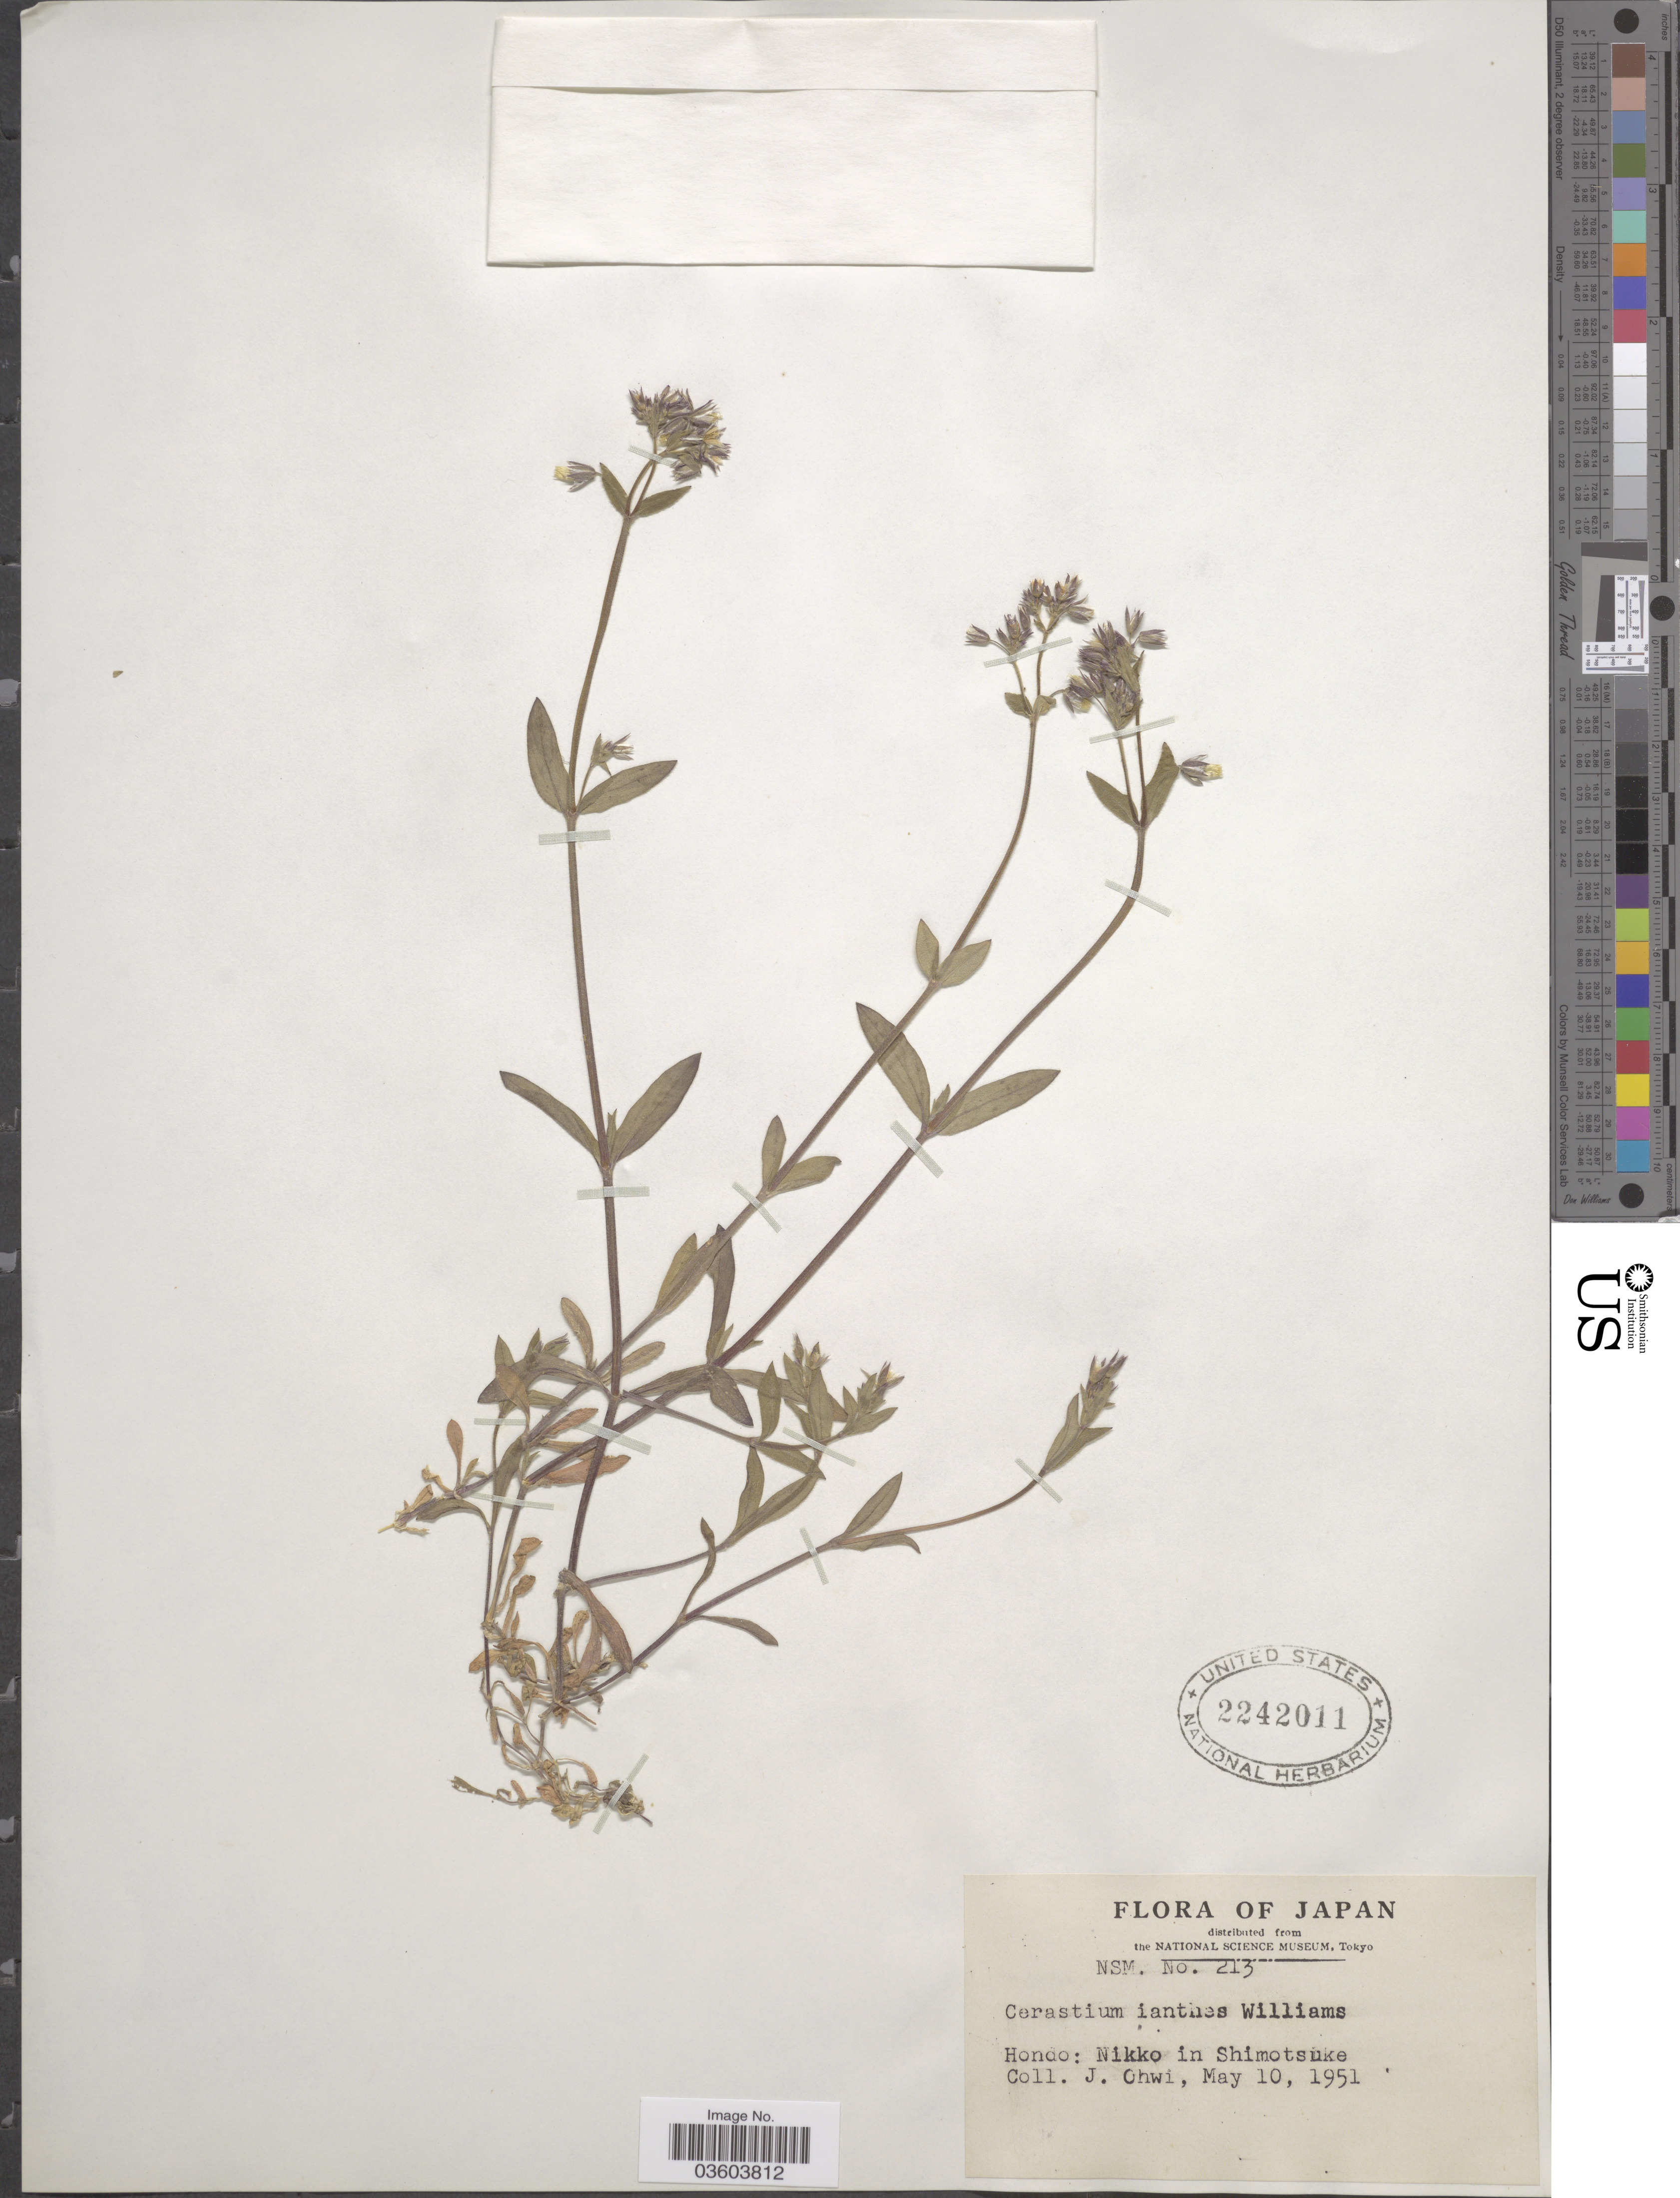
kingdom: Plantae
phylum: Tracheophyta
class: Magnoliopsida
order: Caryophyllales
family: Caryophyllaceae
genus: Cerastium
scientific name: Cerastium ianthes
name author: F.N. Williams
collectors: J. Ohwi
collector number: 213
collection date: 1951-05-10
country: Japan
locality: Hondo: Nikko in Shimotsuke.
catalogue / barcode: US 2242011